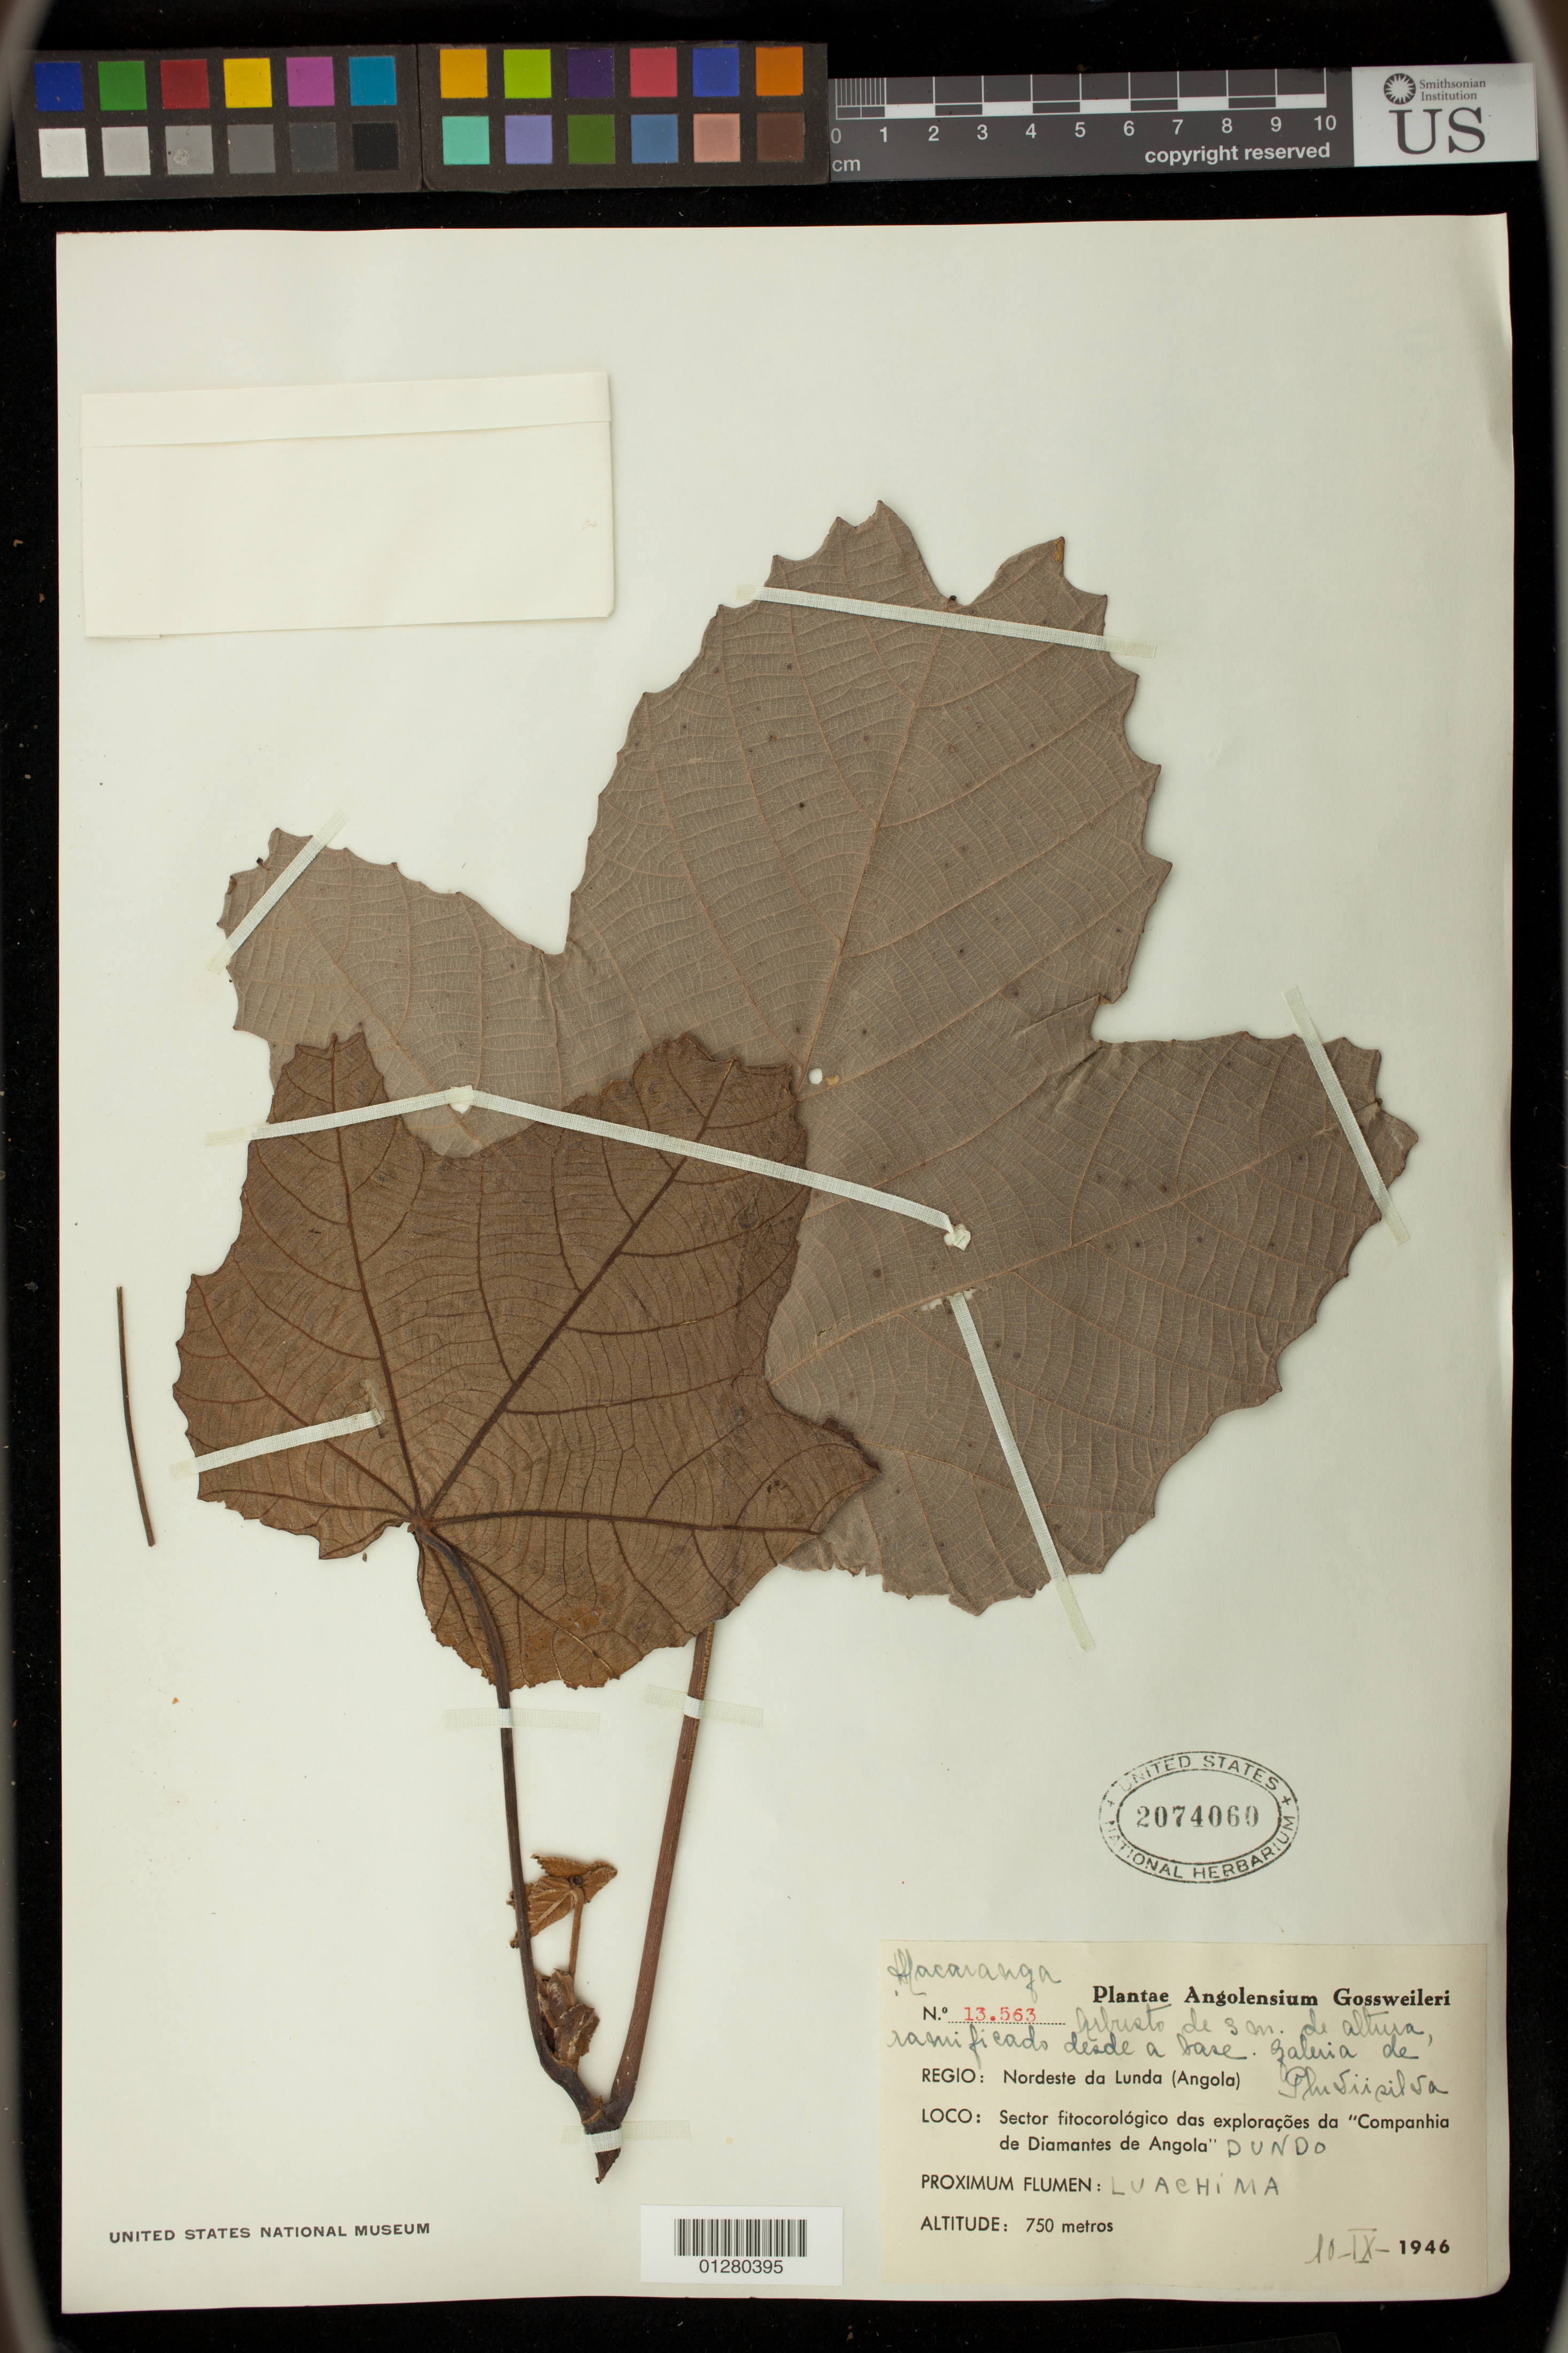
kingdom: Plantae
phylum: Tracheophyta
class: Magnoliopsida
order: Malpighiales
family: Euphorbiaceae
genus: Macaranga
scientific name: Macaranga sp.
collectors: -. Gossweiler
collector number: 13563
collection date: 1946-09-10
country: Angola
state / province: Lunda Norte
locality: Sector fitocorologico das exploracoes da "Companhia de Diamantes de Angola" Dundo,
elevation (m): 750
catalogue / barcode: US 2074060